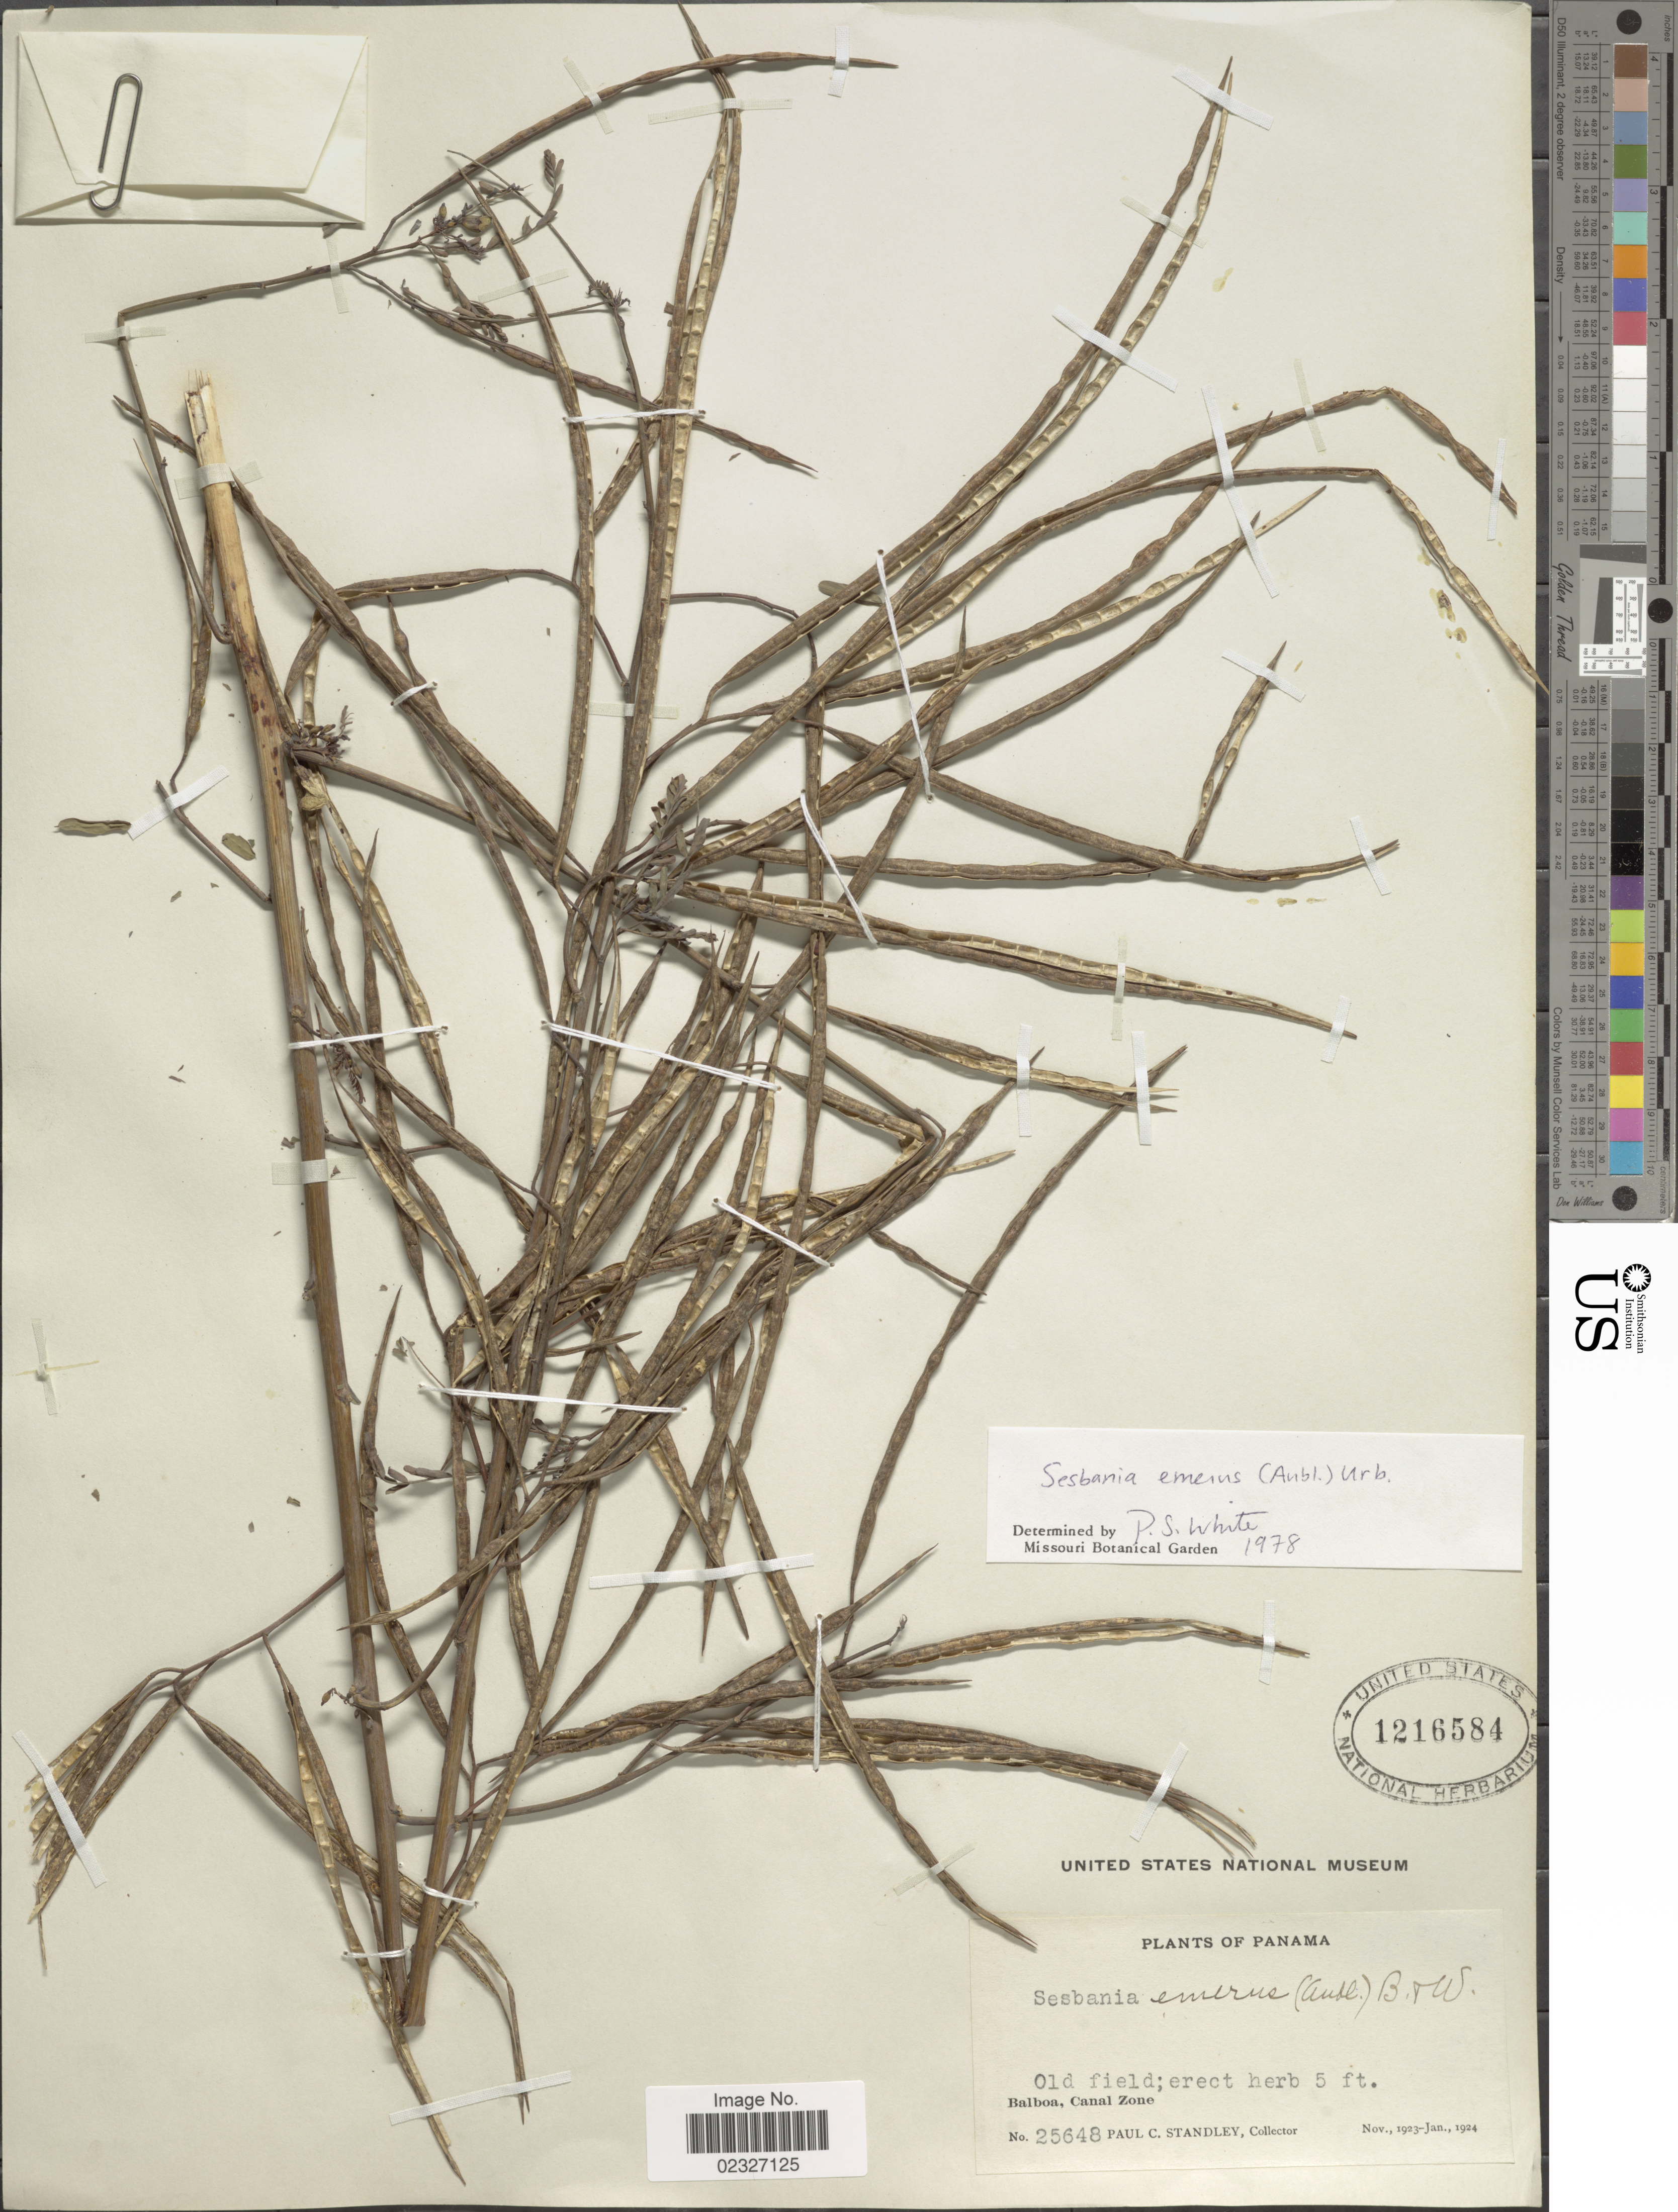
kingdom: Plantae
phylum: Tracheophyta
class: Magnoliopsida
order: Fabales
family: Fabaceae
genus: Sesbania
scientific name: Sesbania emerus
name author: (Aubl.) Urb.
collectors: P. C. Standley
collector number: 25648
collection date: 1923-11/1924-01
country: Panama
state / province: Colón / Panamá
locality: Old field, Balboa, Canal Zone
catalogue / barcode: US 1216584